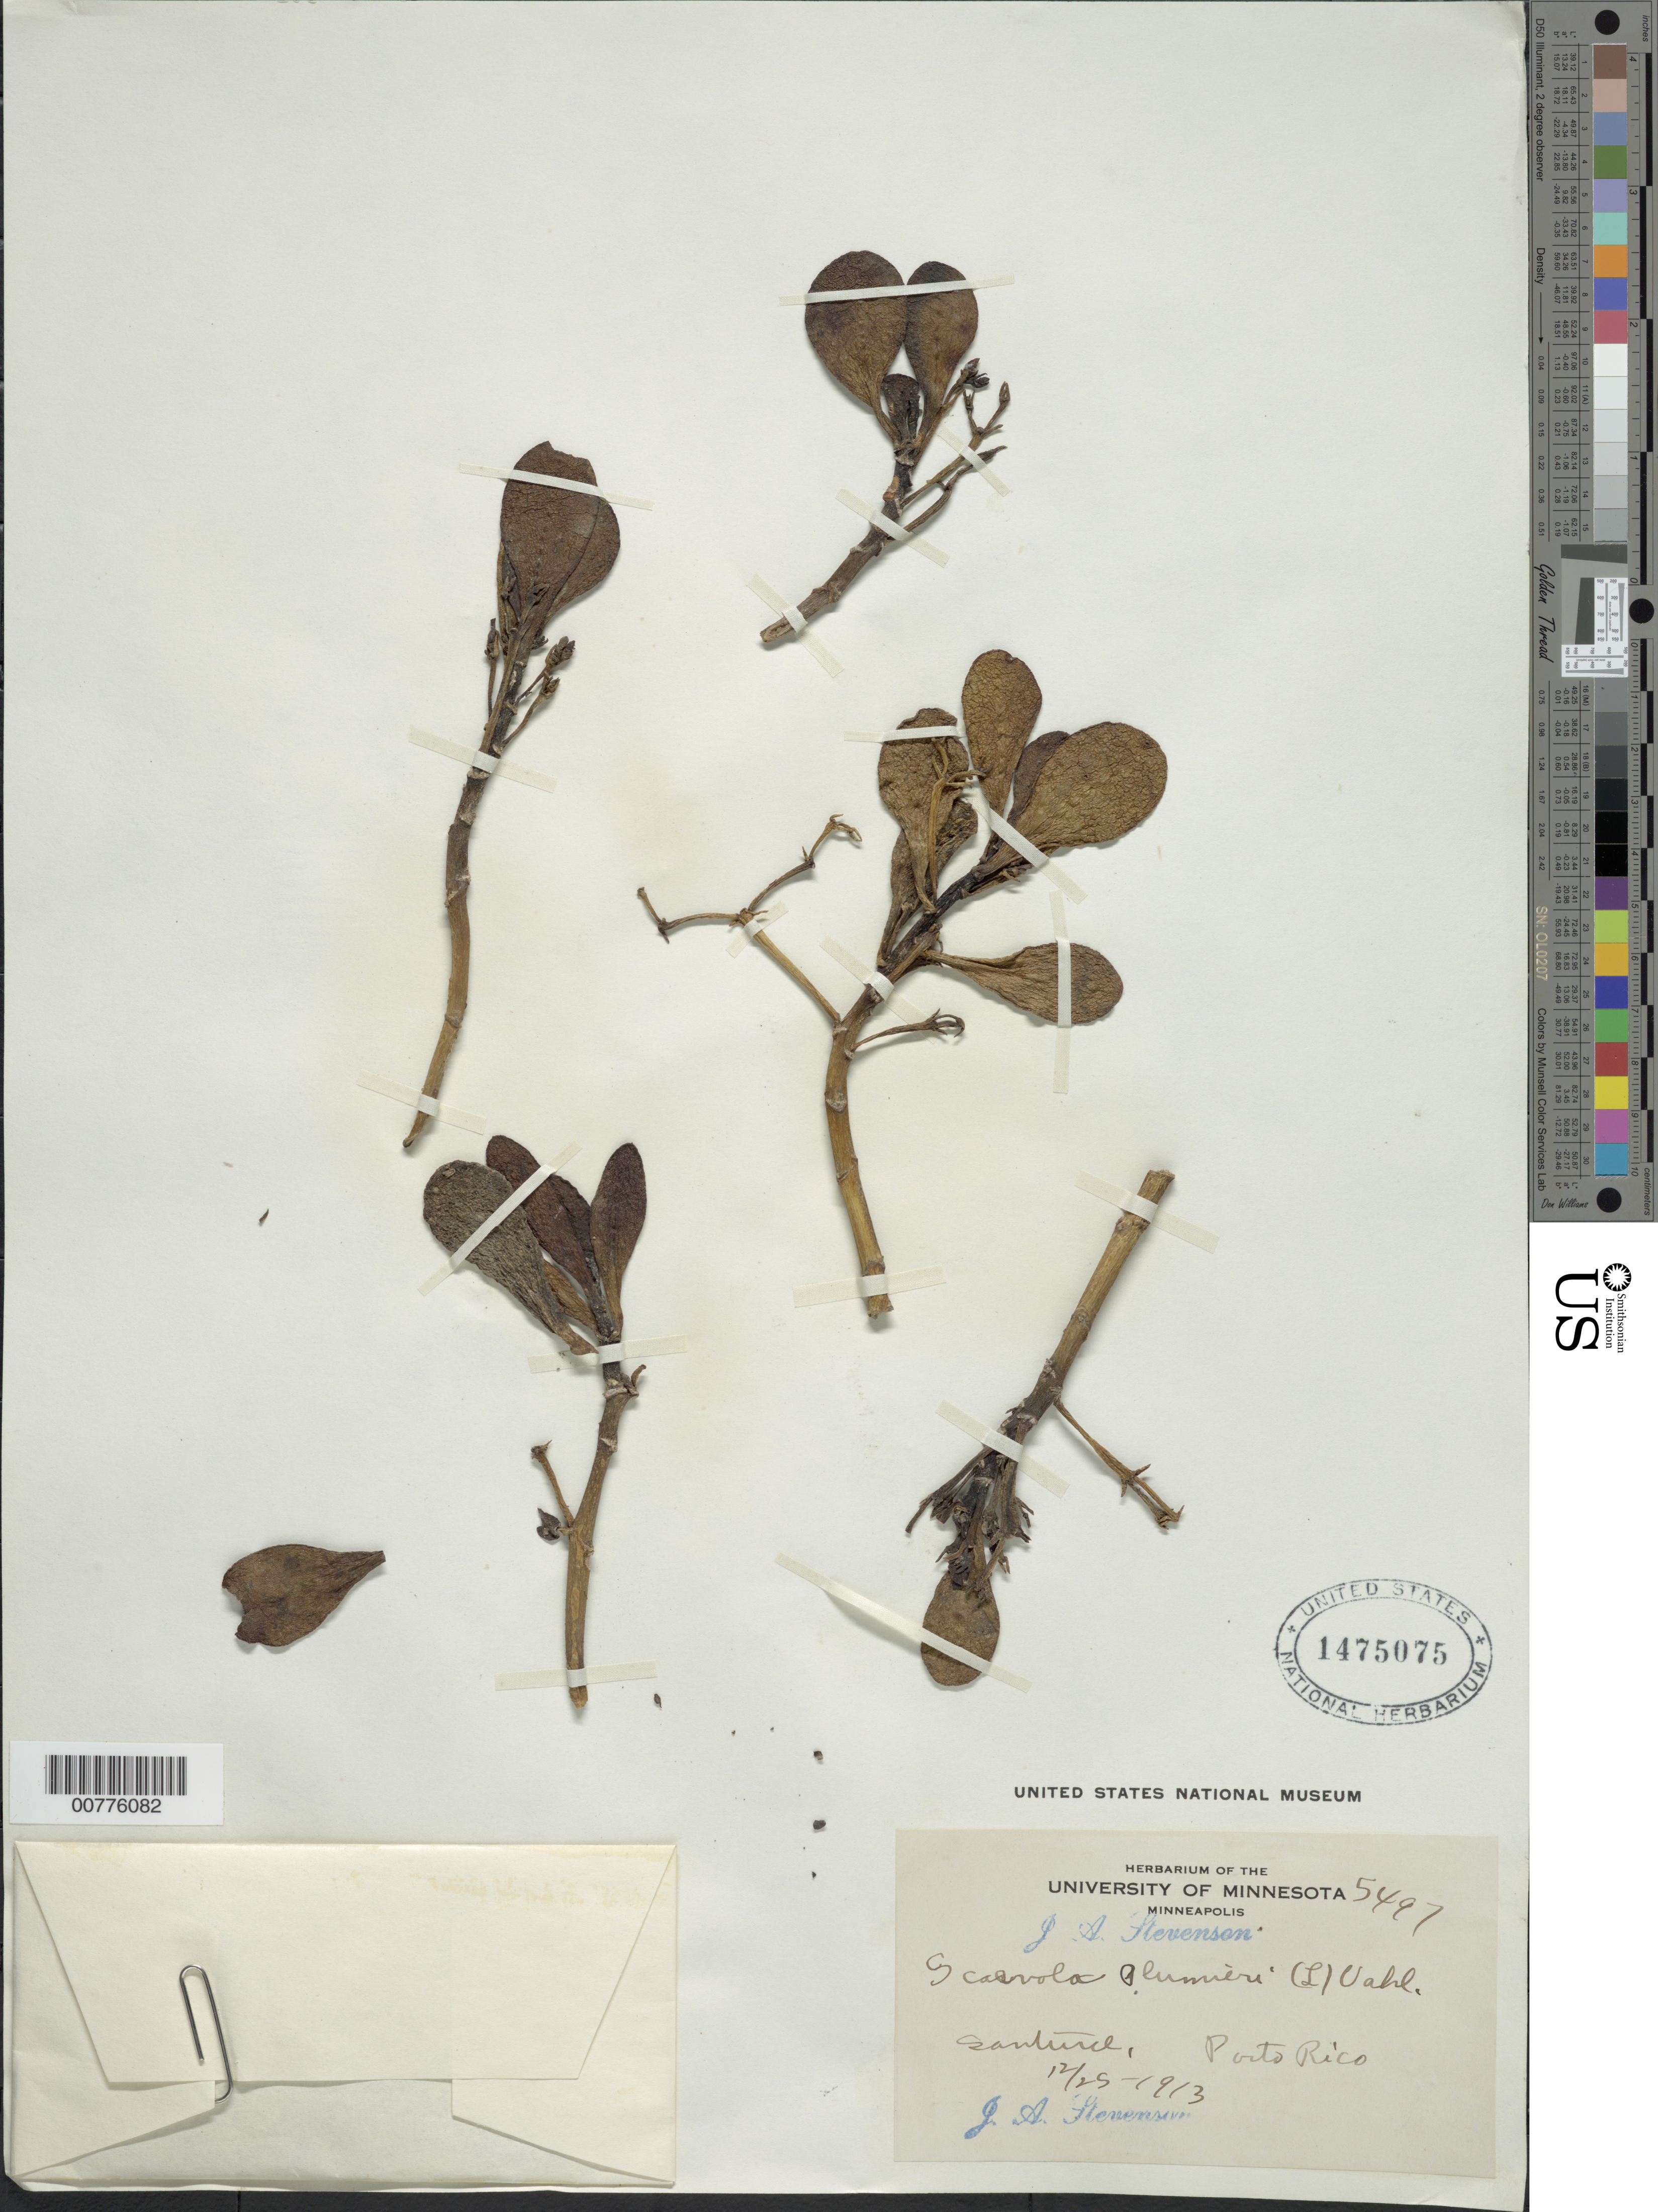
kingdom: Plantae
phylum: Tracheophyta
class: Magnoliopsida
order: Asterales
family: Goodeniaceae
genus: Scaevola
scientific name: Scaevola plumieri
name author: (L.) Vahl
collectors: J. Stevenson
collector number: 5497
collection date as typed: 25 Dec 1913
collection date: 1913-12-25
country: Puerto Rico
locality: Santurce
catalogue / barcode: US 1475075